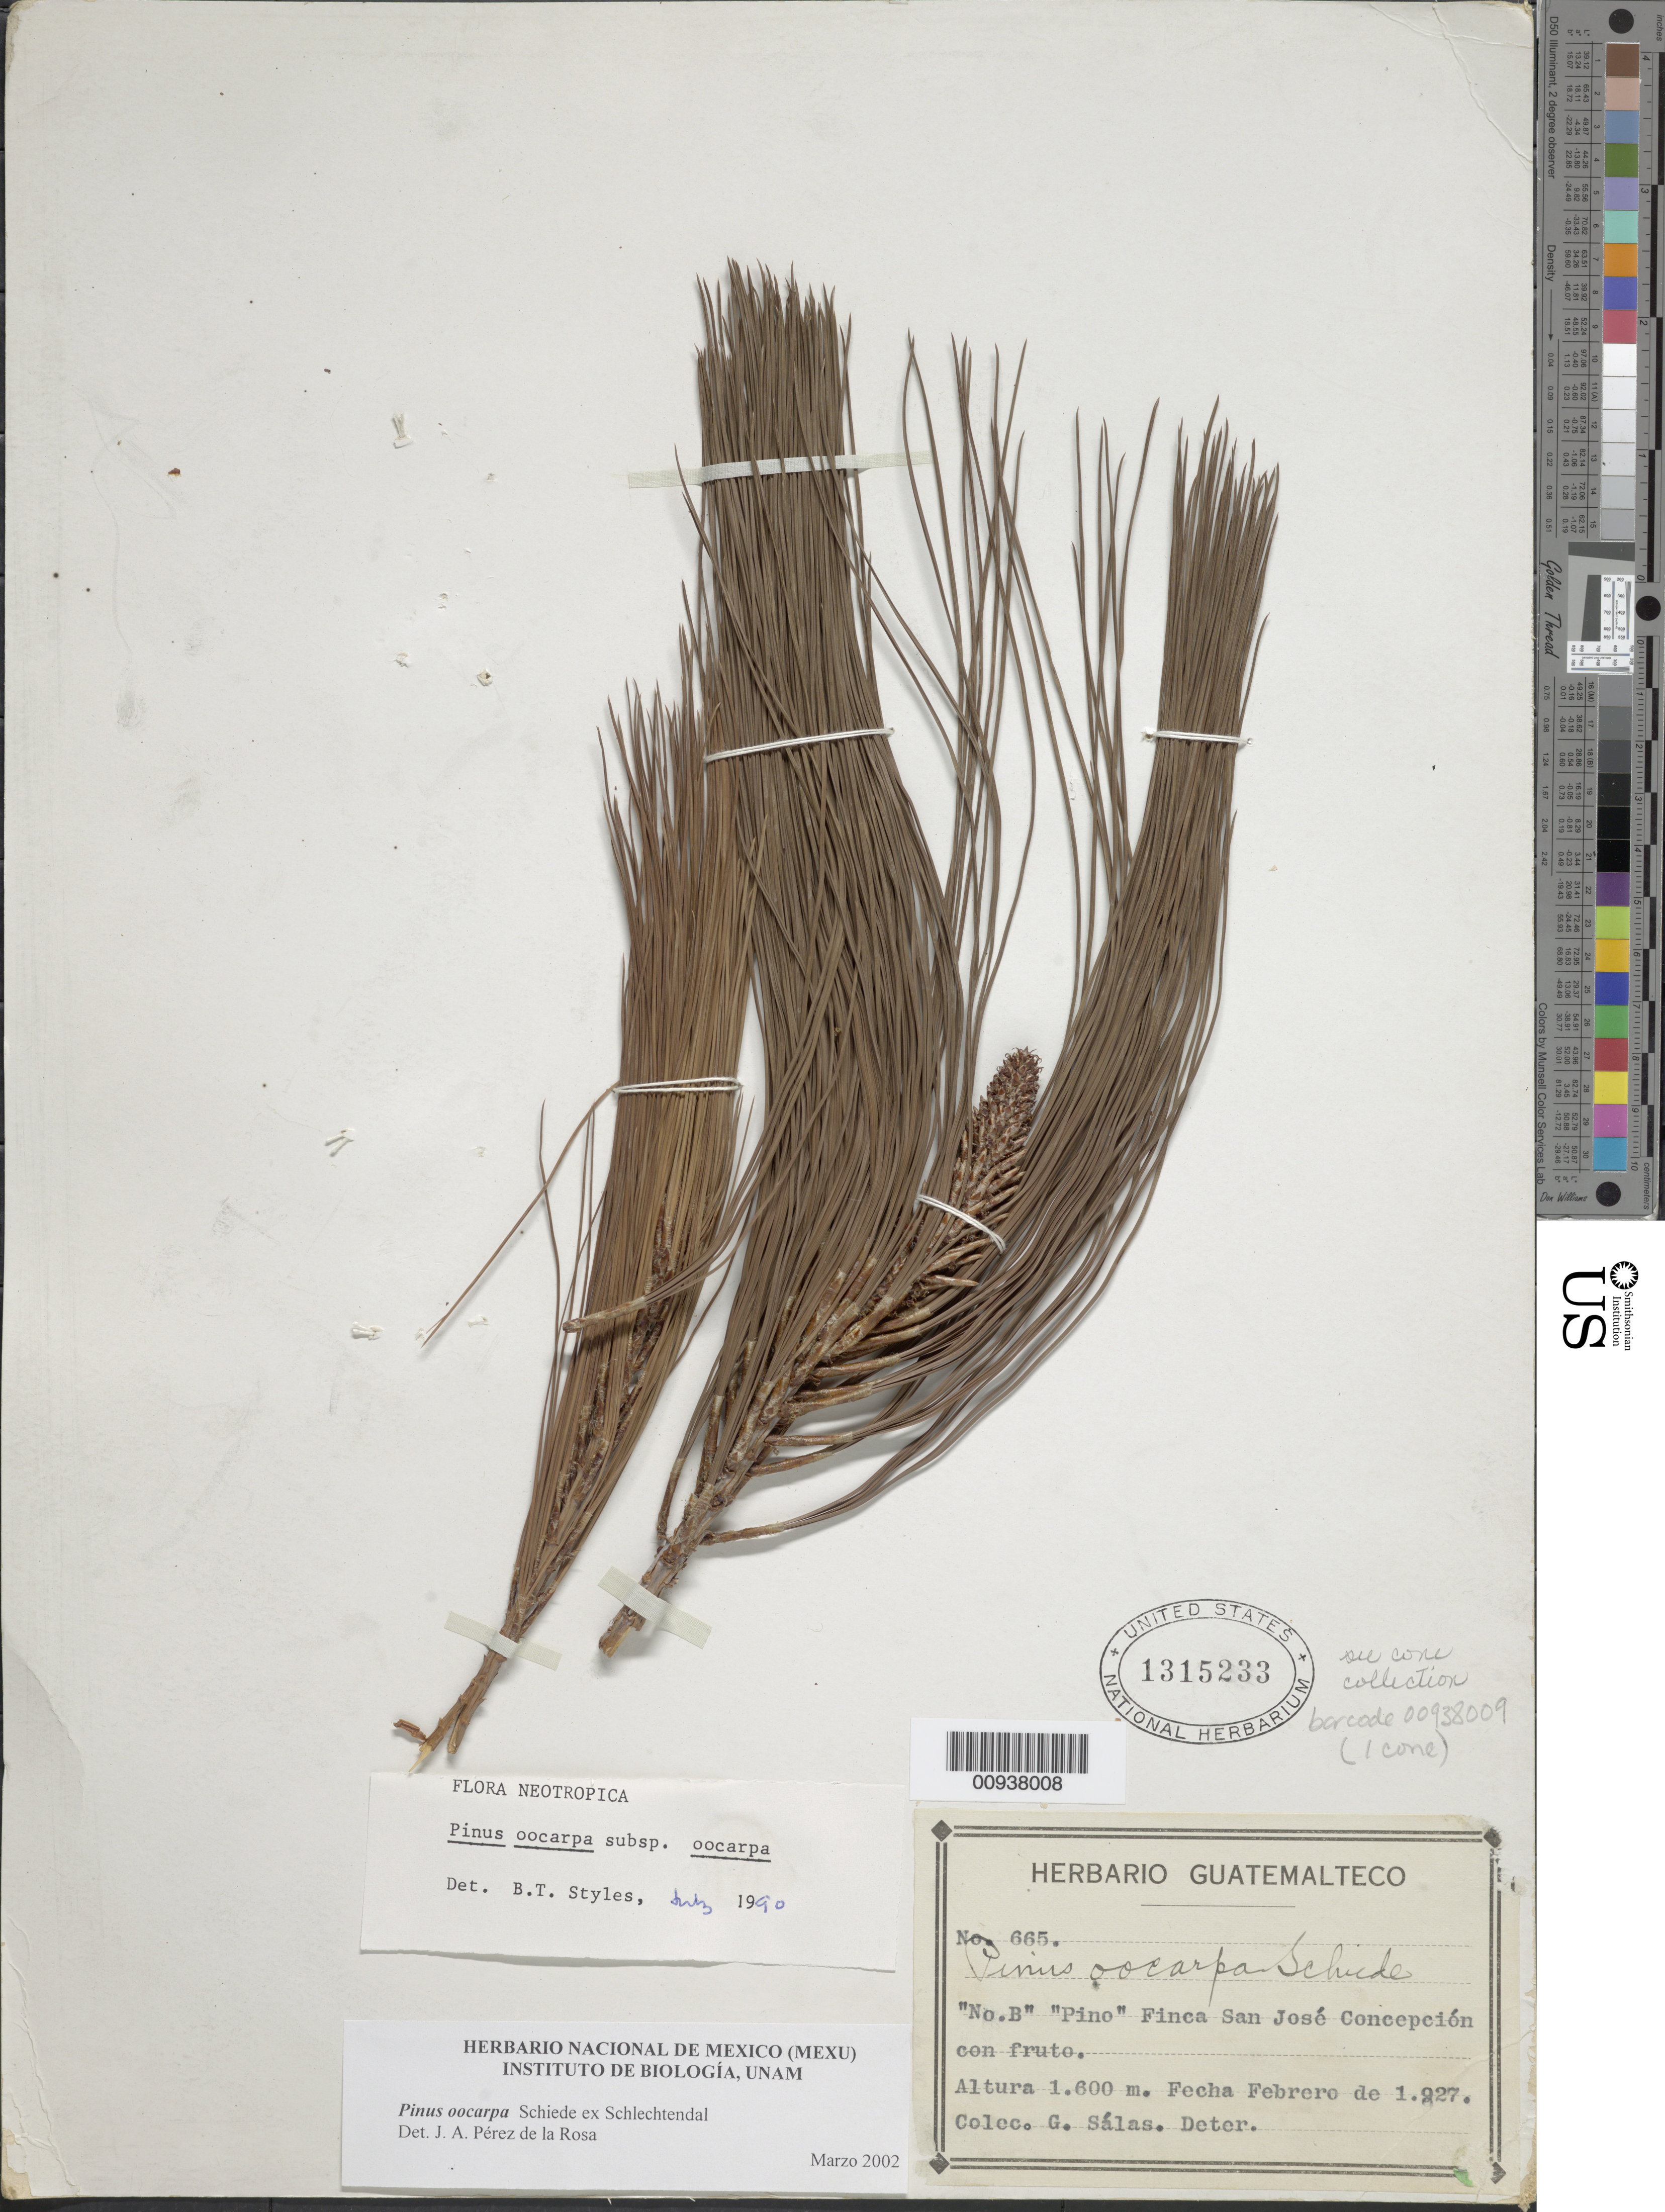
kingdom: Plantae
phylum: Tracheophyta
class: Pinopsida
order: Pinales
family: Pinaceae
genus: Pinus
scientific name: Pinus oocarpa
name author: Schiede ex Schltdl.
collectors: G. Salas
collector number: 665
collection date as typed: Feb 1927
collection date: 1927-02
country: Guatemala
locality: Finca San José Concepción.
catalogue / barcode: US 1315233